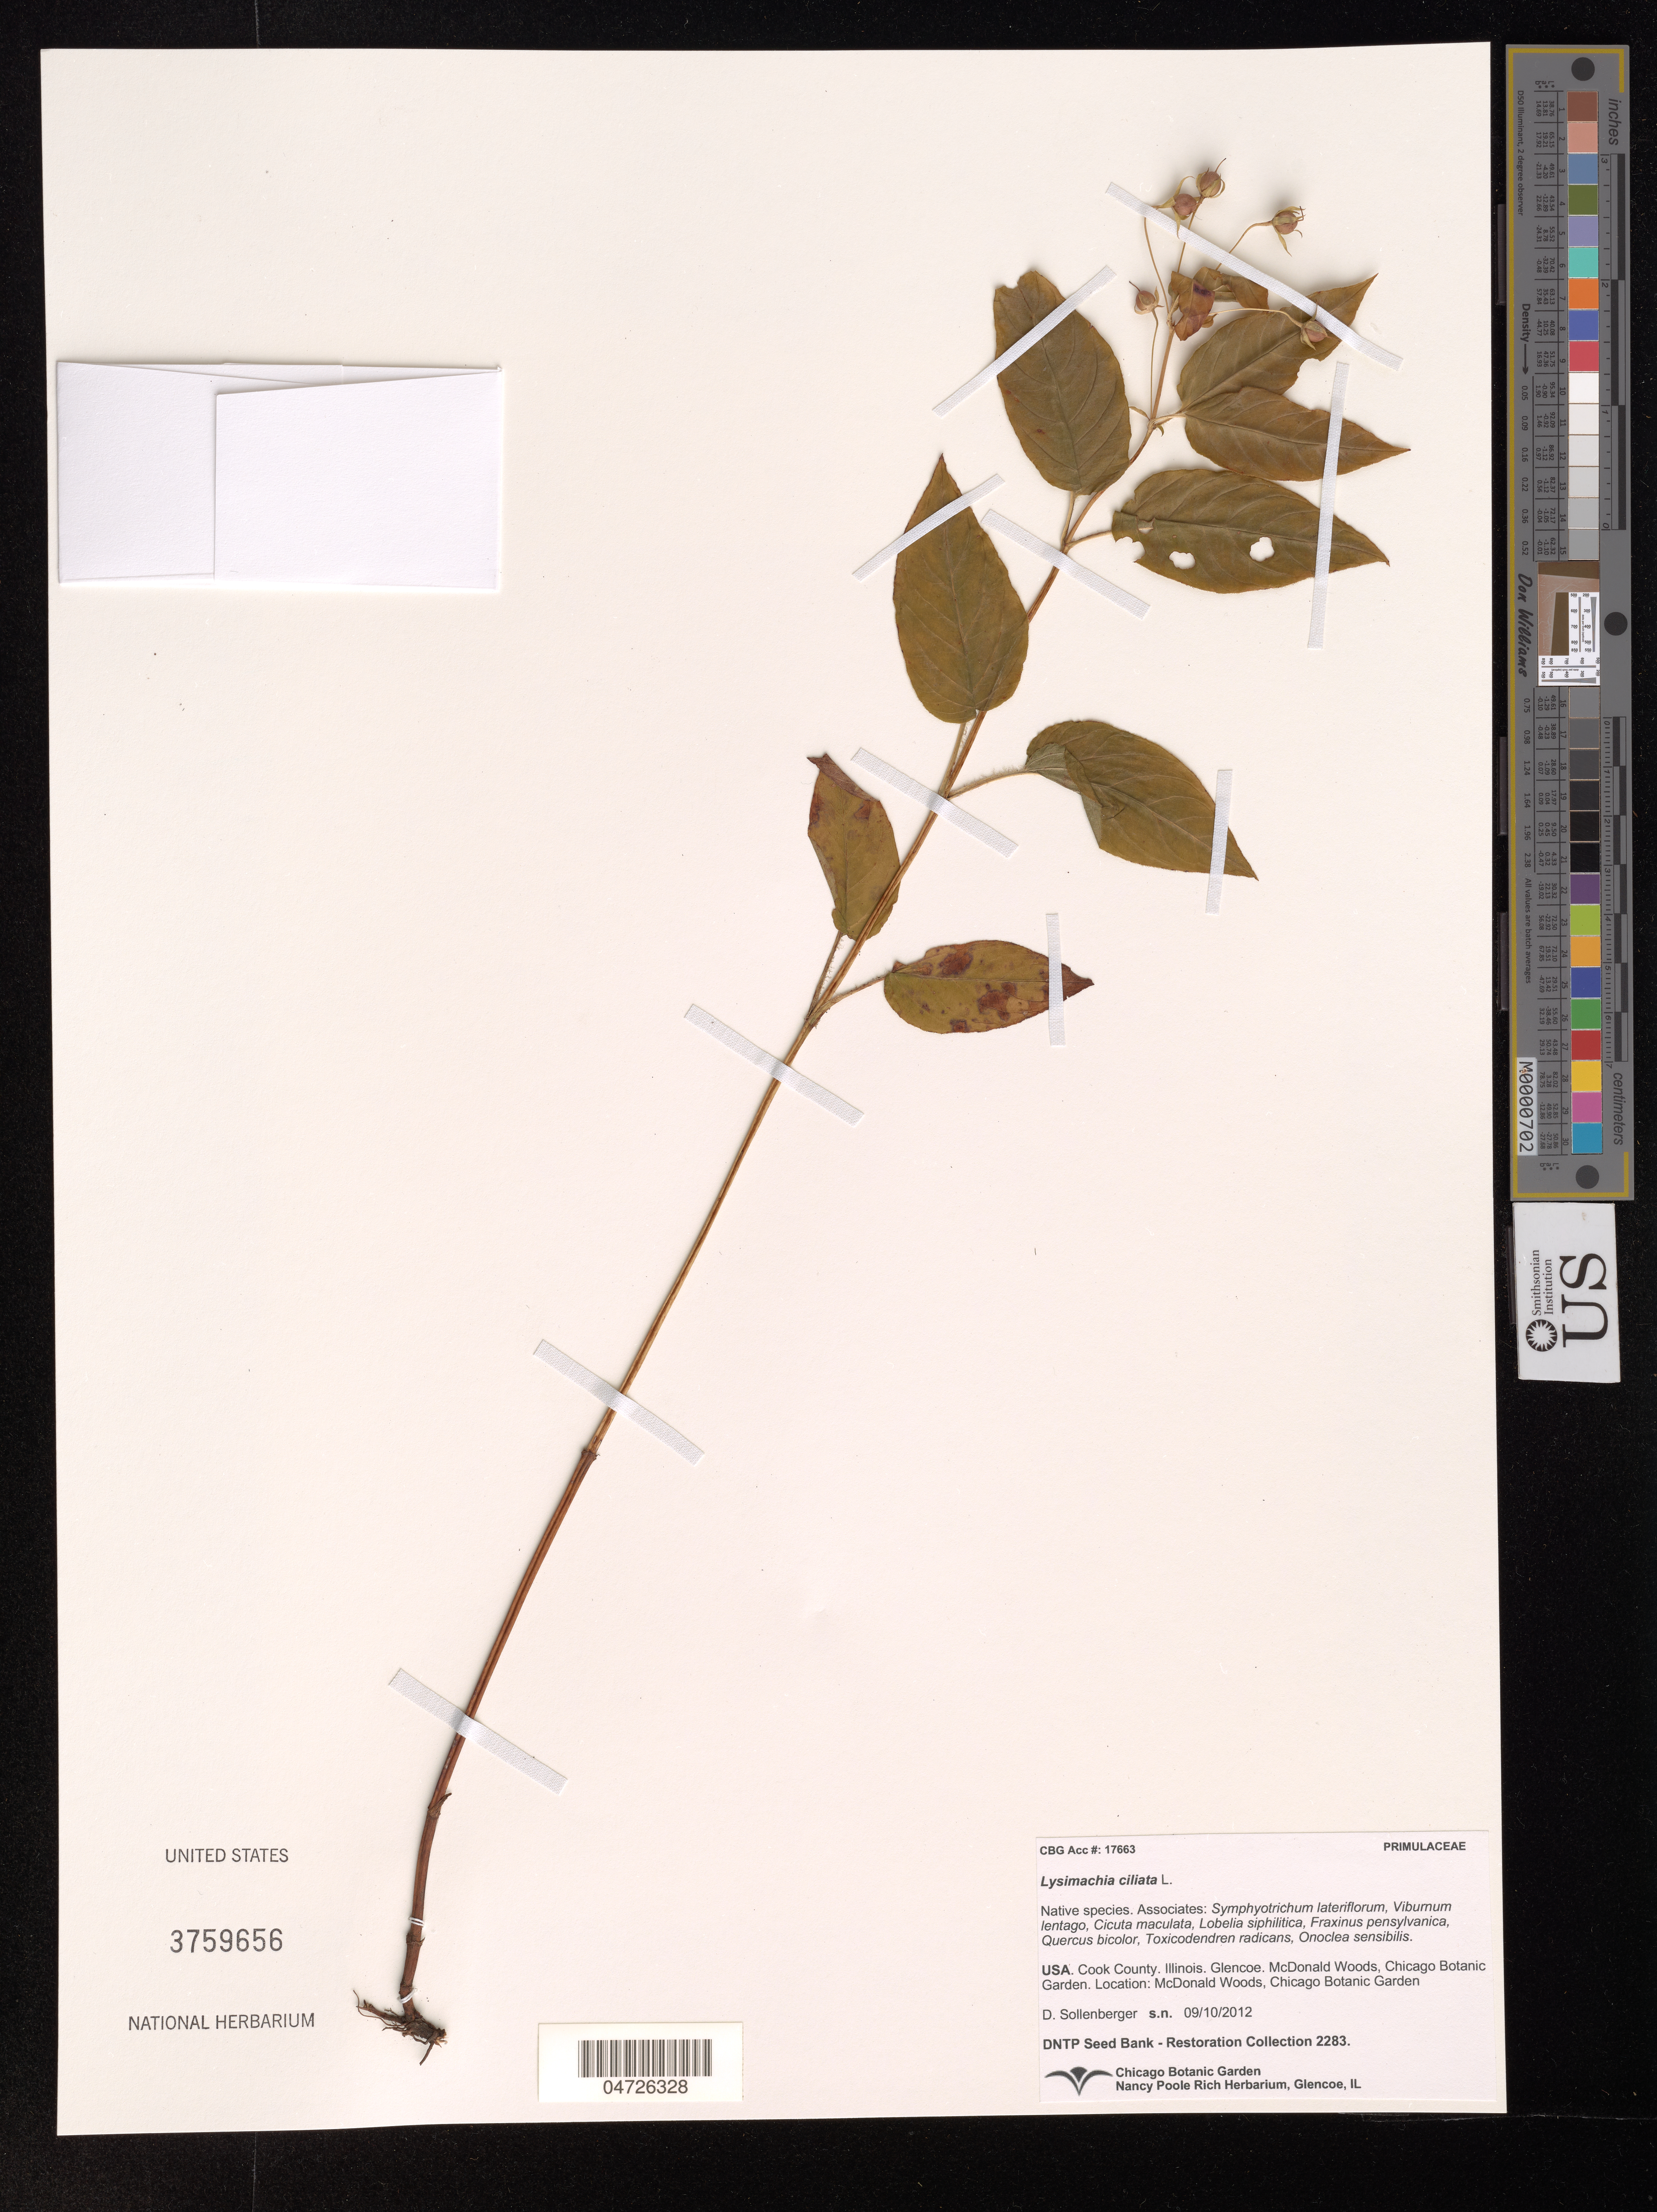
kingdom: Plantae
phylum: Tracheophyta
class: Magnoliopsida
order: Ericales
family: Primulaceae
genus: Lysimachia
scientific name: Lysimachia ciliata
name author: L.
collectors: D. Sollenberger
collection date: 2012-09-10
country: United States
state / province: Illinois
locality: Cook County. Glencoe. McDonald Woods, Chicago Botanic Garden.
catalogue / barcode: US 3759656